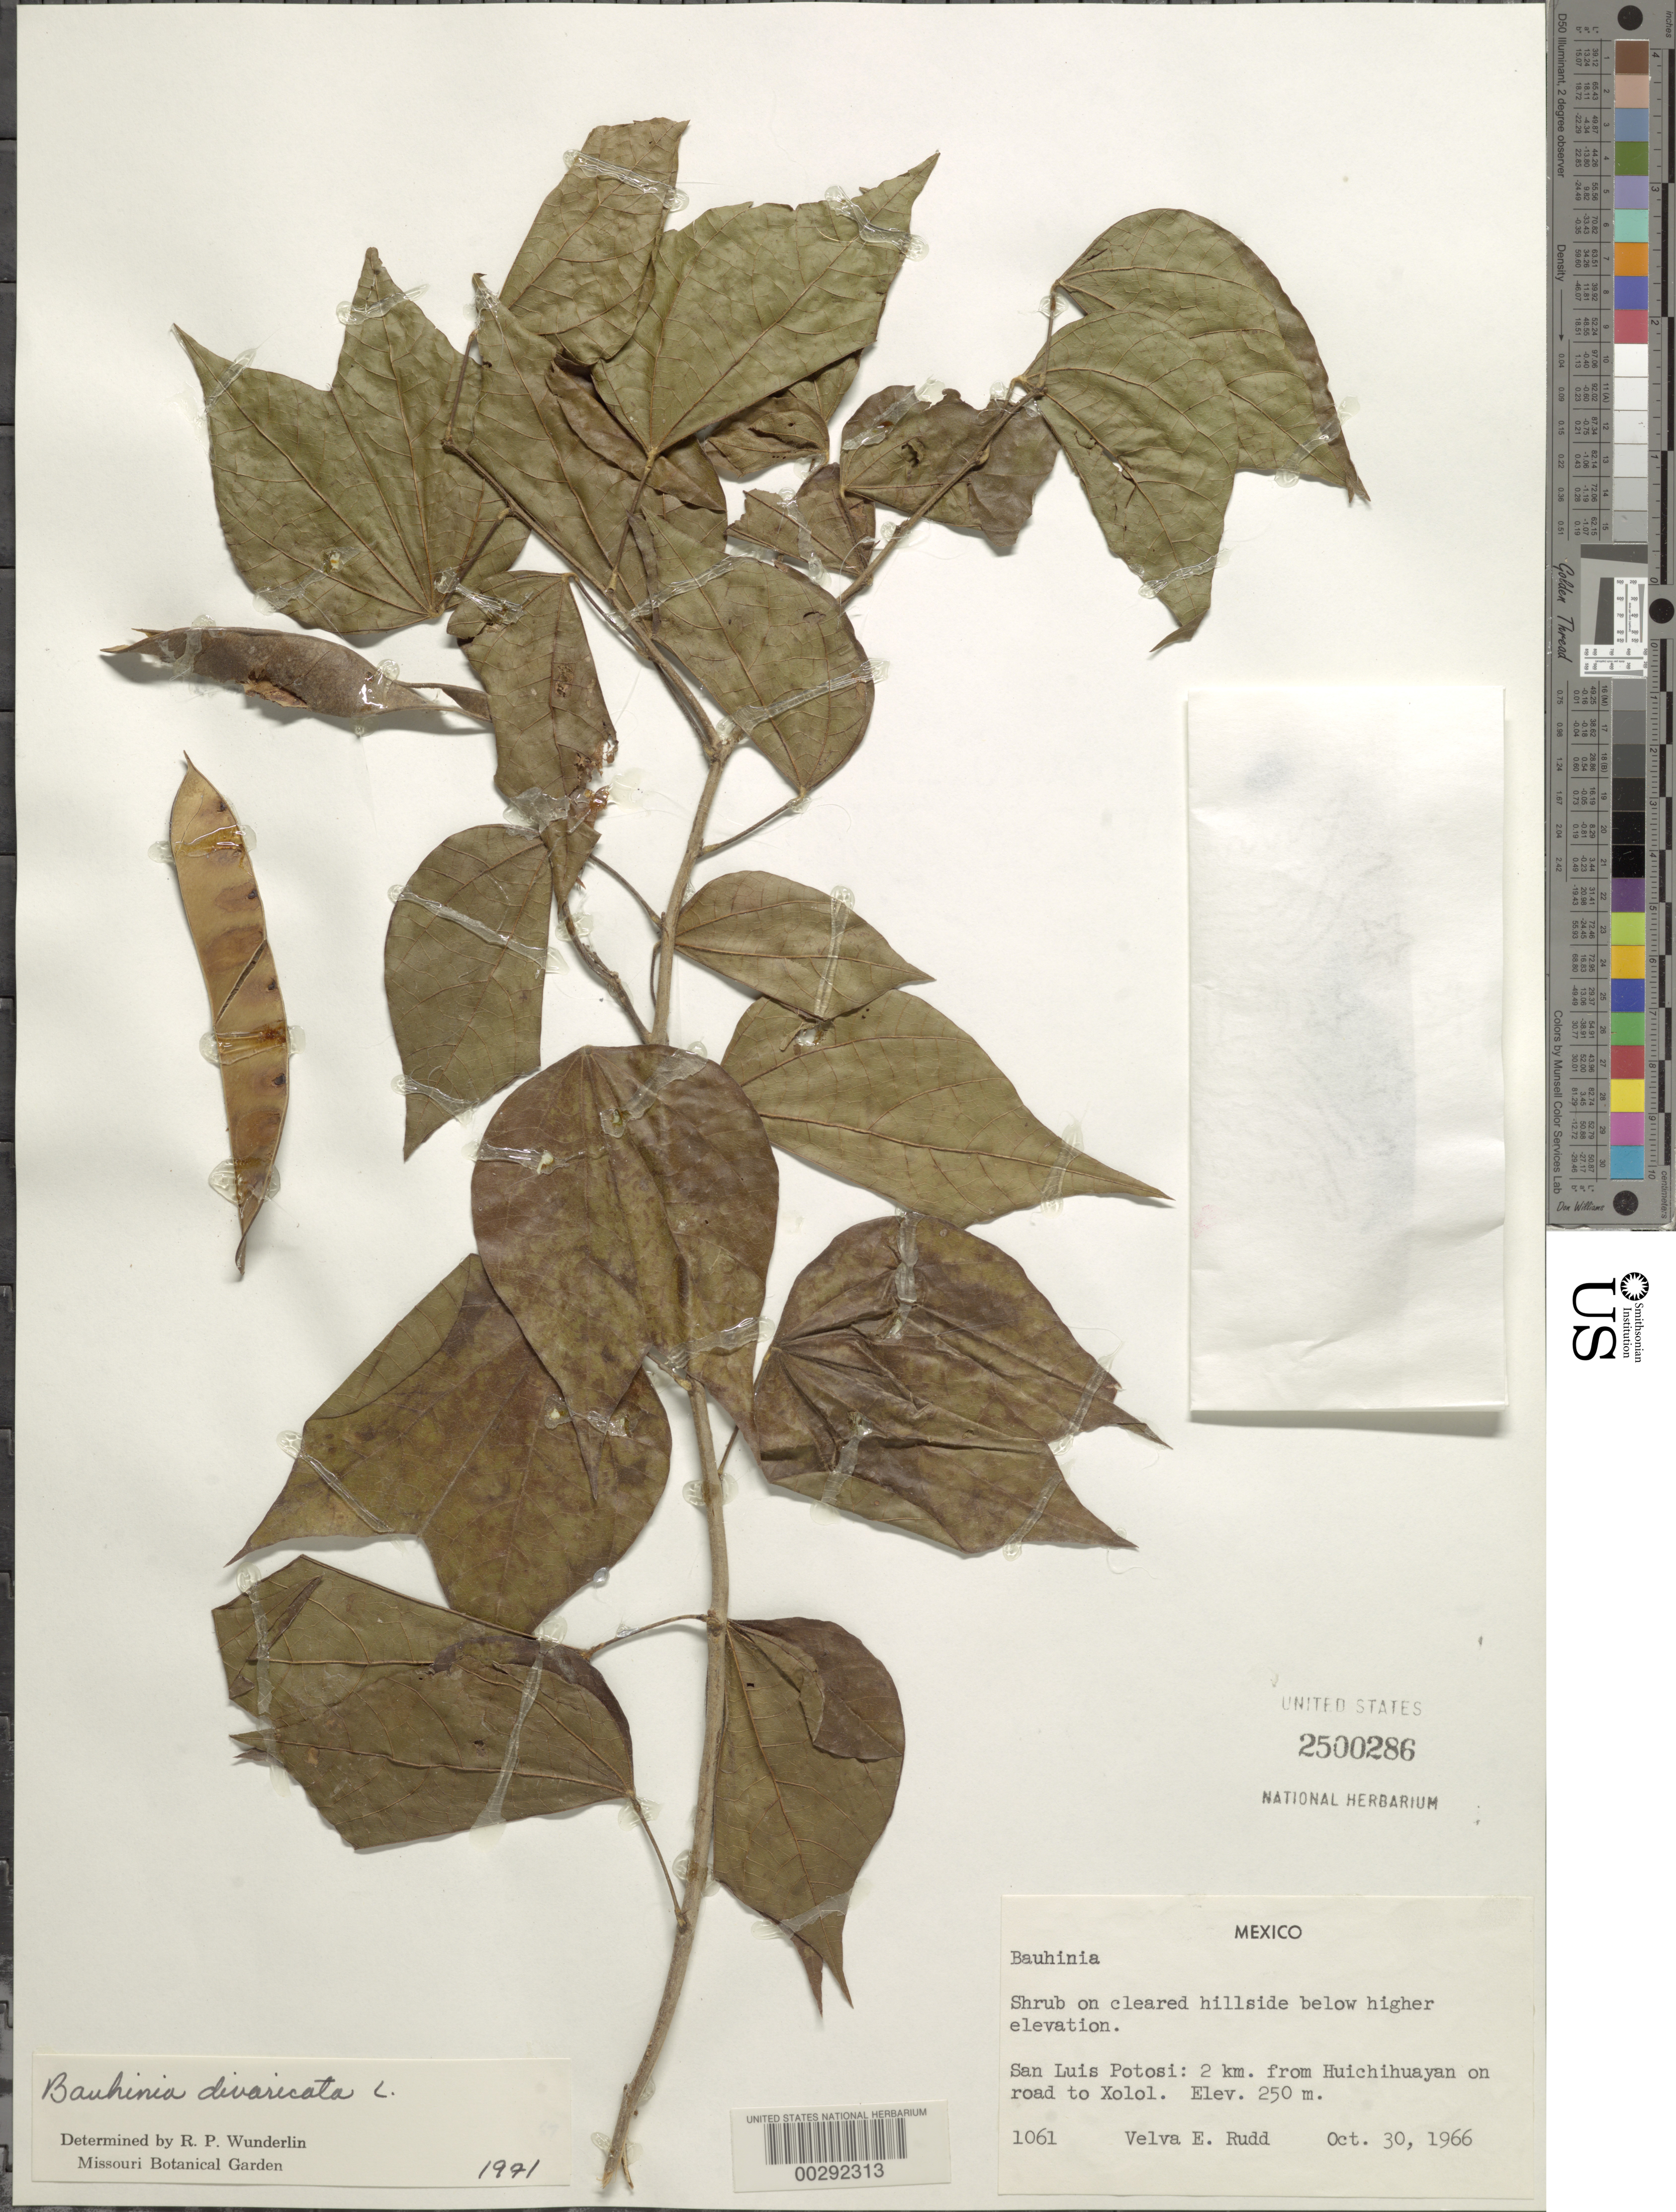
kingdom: Plantae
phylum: Tracheophyta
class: Magnoliopsida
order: Fabales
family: Fabaceae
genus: Bauhinia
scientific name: Bauhinia divaricata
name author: L.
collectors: V. E. Rudd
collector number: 1061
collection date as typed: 30 Oct 1966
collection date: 1966-10-30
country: Mexico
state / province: San Luis Potosí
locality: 2 km from Huichihuayan on road to Xolol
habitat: On cleared hillside below higher elevation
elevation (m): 250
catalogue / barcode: US 2500286